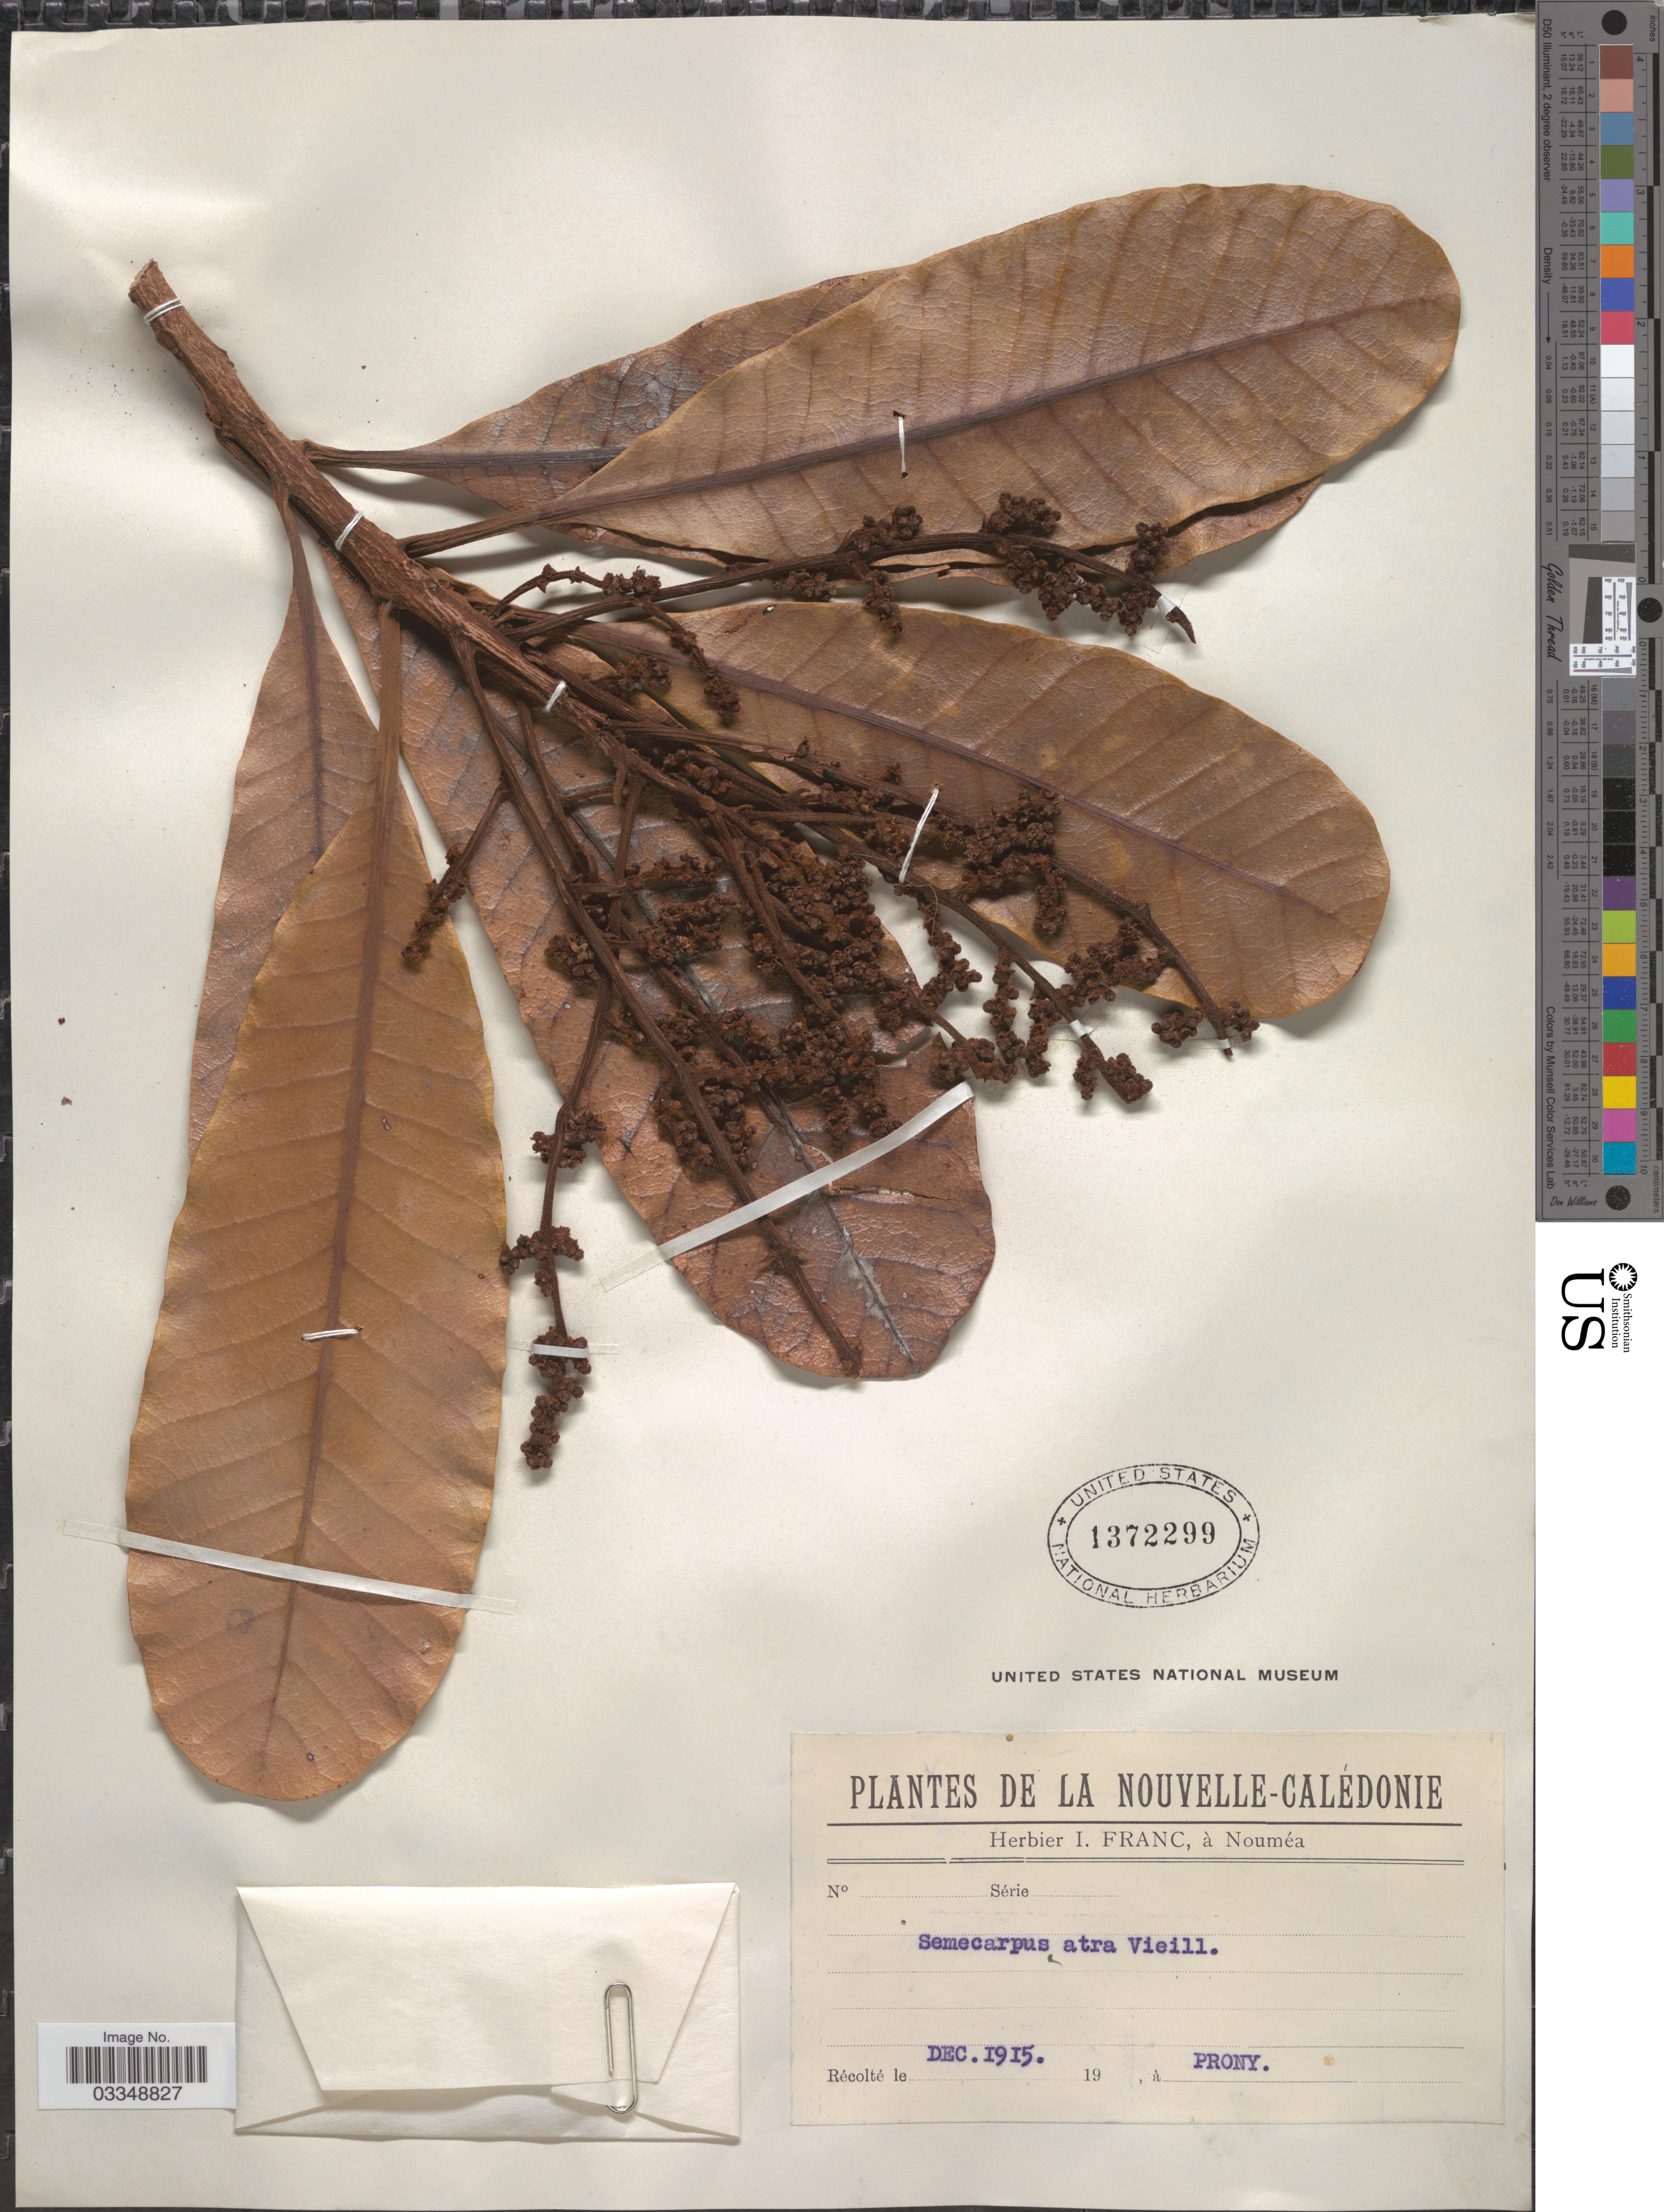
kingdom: Plantae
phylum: Tracheophyta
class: Magnoliopsida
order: Sapindales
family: Anacardiaceae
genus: Semecarpus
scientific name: Semecarpus ater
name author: (G. Forst.) Vieill.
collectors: ex herb. I. Franc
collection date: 1915-12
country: New Caledonia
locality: Nouvelle-Calédonie. Á Prony.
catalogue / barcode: US 1372299